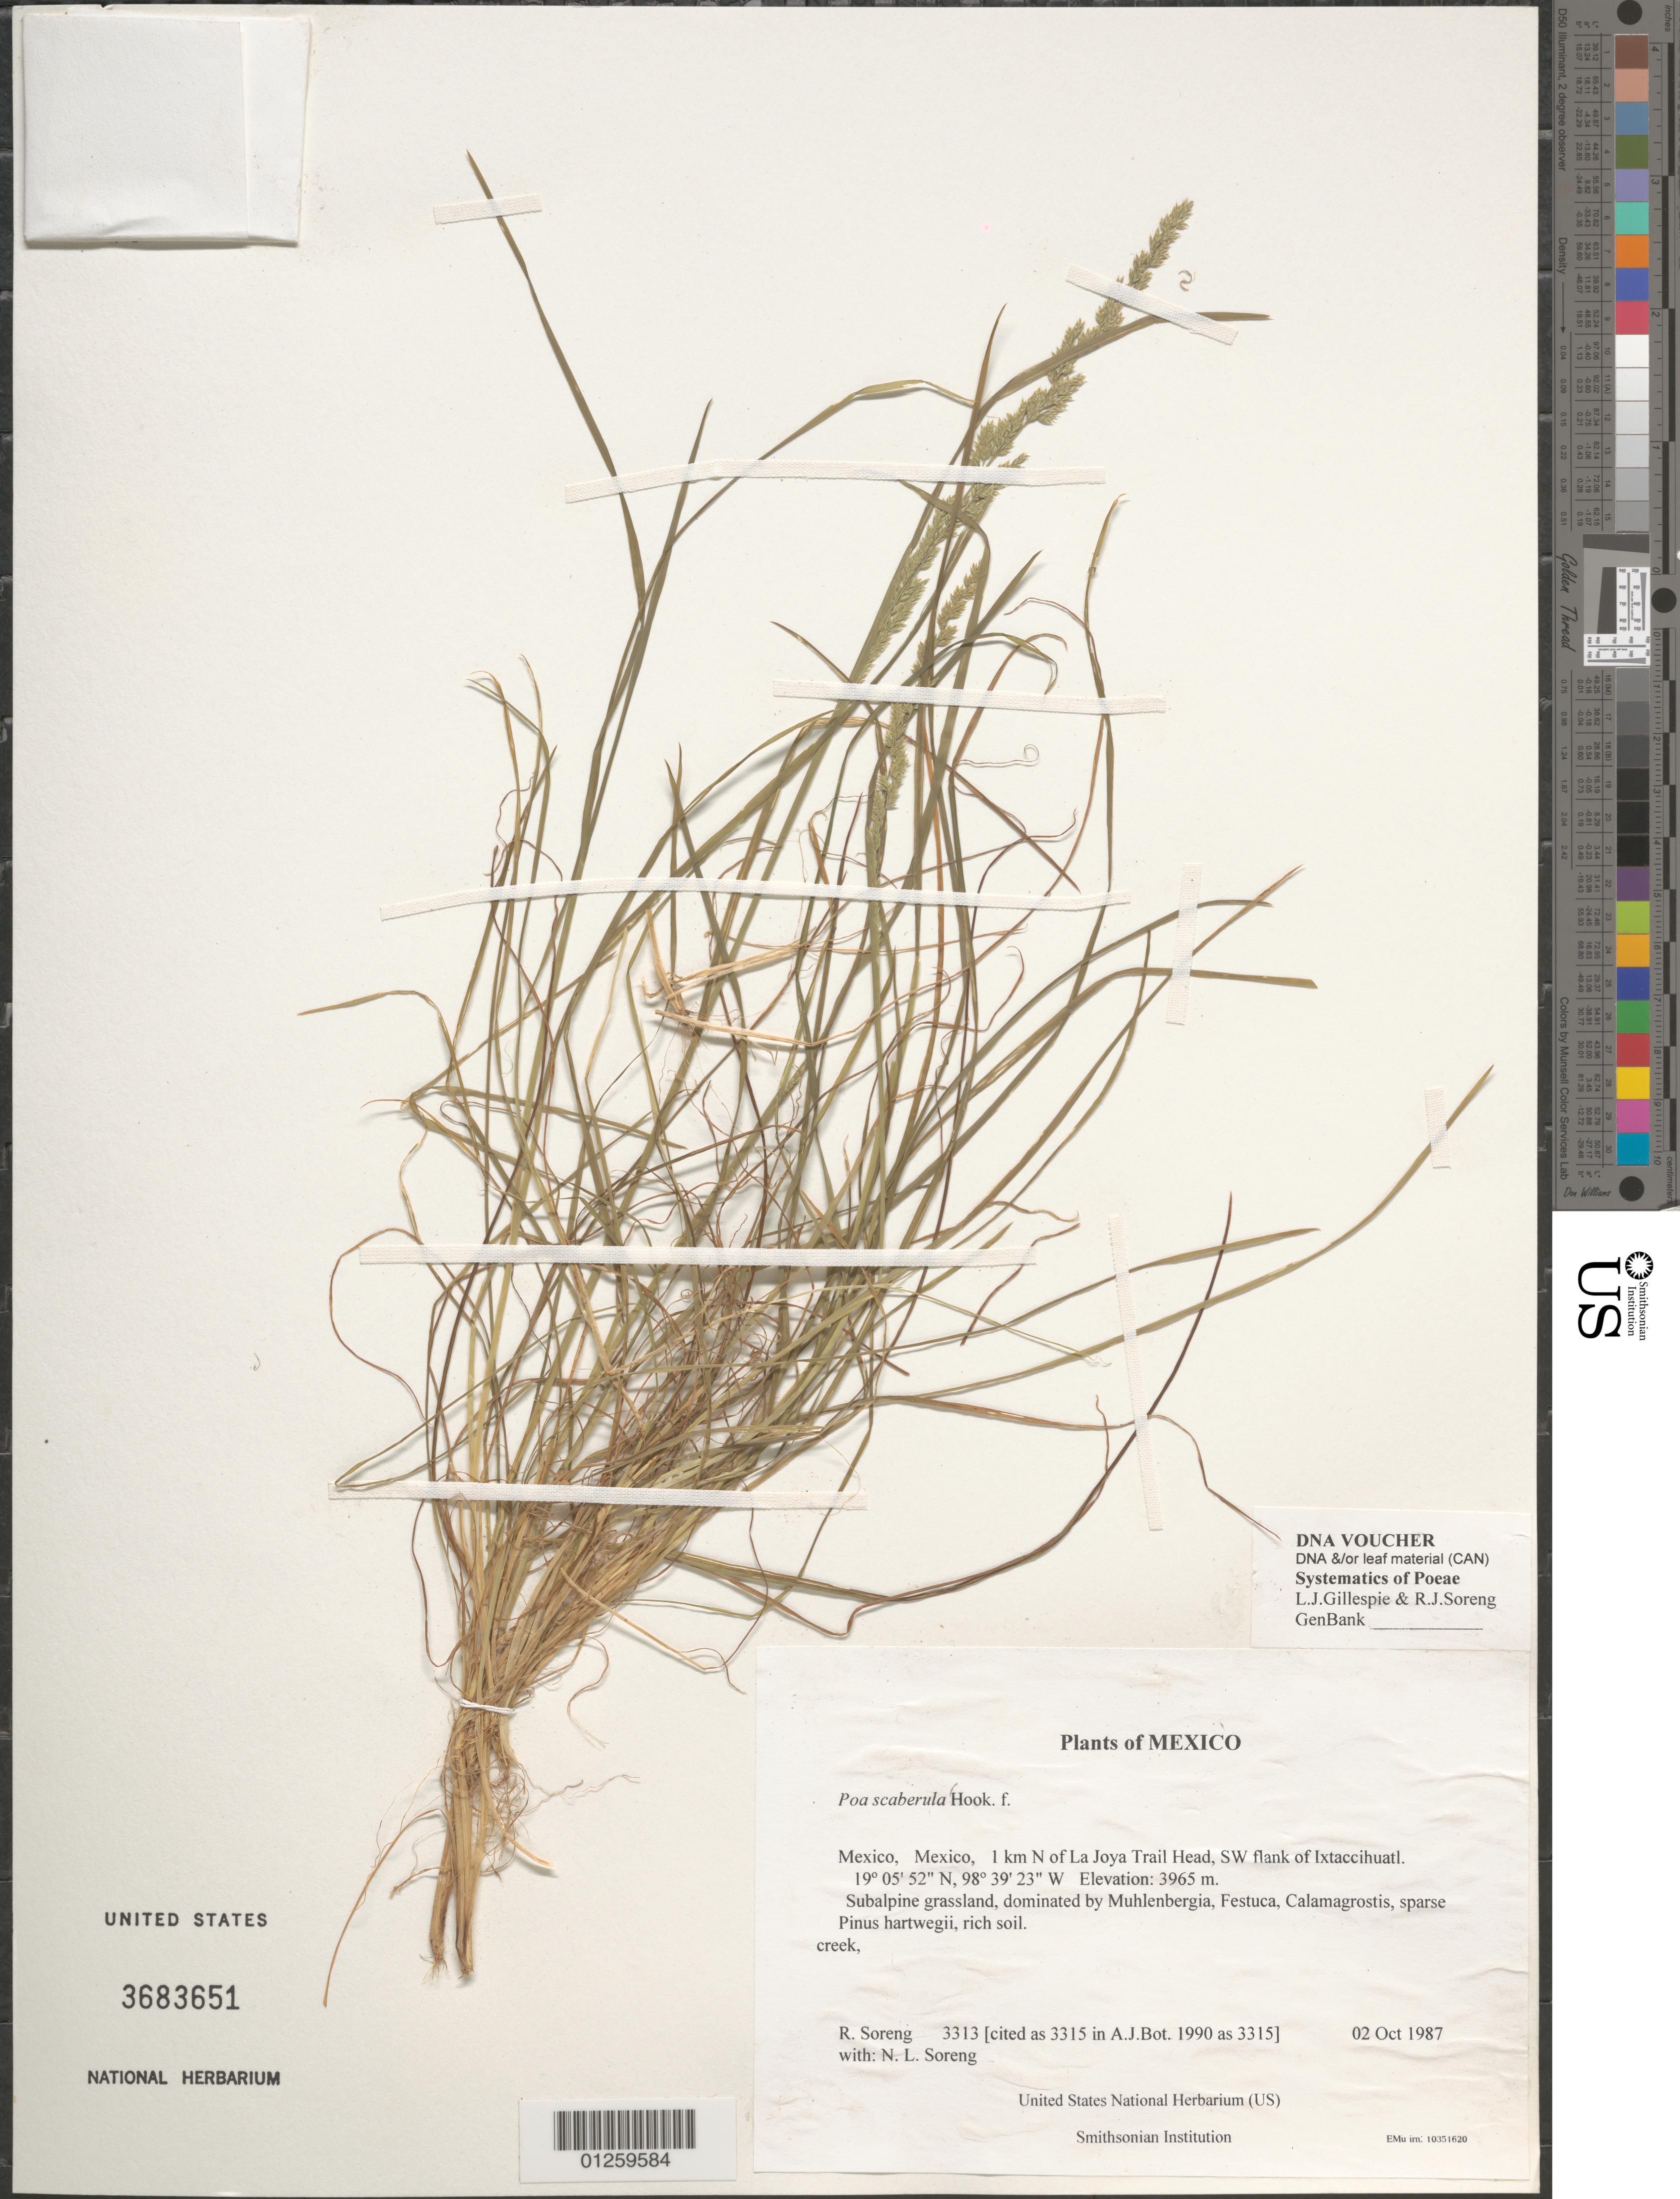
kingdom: Plantae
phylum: Tracheophyta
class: Liliopsida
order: Poales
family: Poaceae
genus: Poa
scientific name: Poa scaberula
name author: Hook. f.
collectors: R. J. Soreng & N. L. Soreng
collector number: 3313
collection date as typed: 02 Oct 1987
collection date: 1987-10-02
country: Mexico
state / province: México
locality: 1 km N of La Joya Trail Head, SW flank of Ixtaccihuatl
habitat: Subalpine grassland, dominated by Muhlenbergia, Festuca, Calamagrostis, sparse Pinus hartwegii, rich soil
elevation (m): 3965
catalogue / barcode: US 3683651